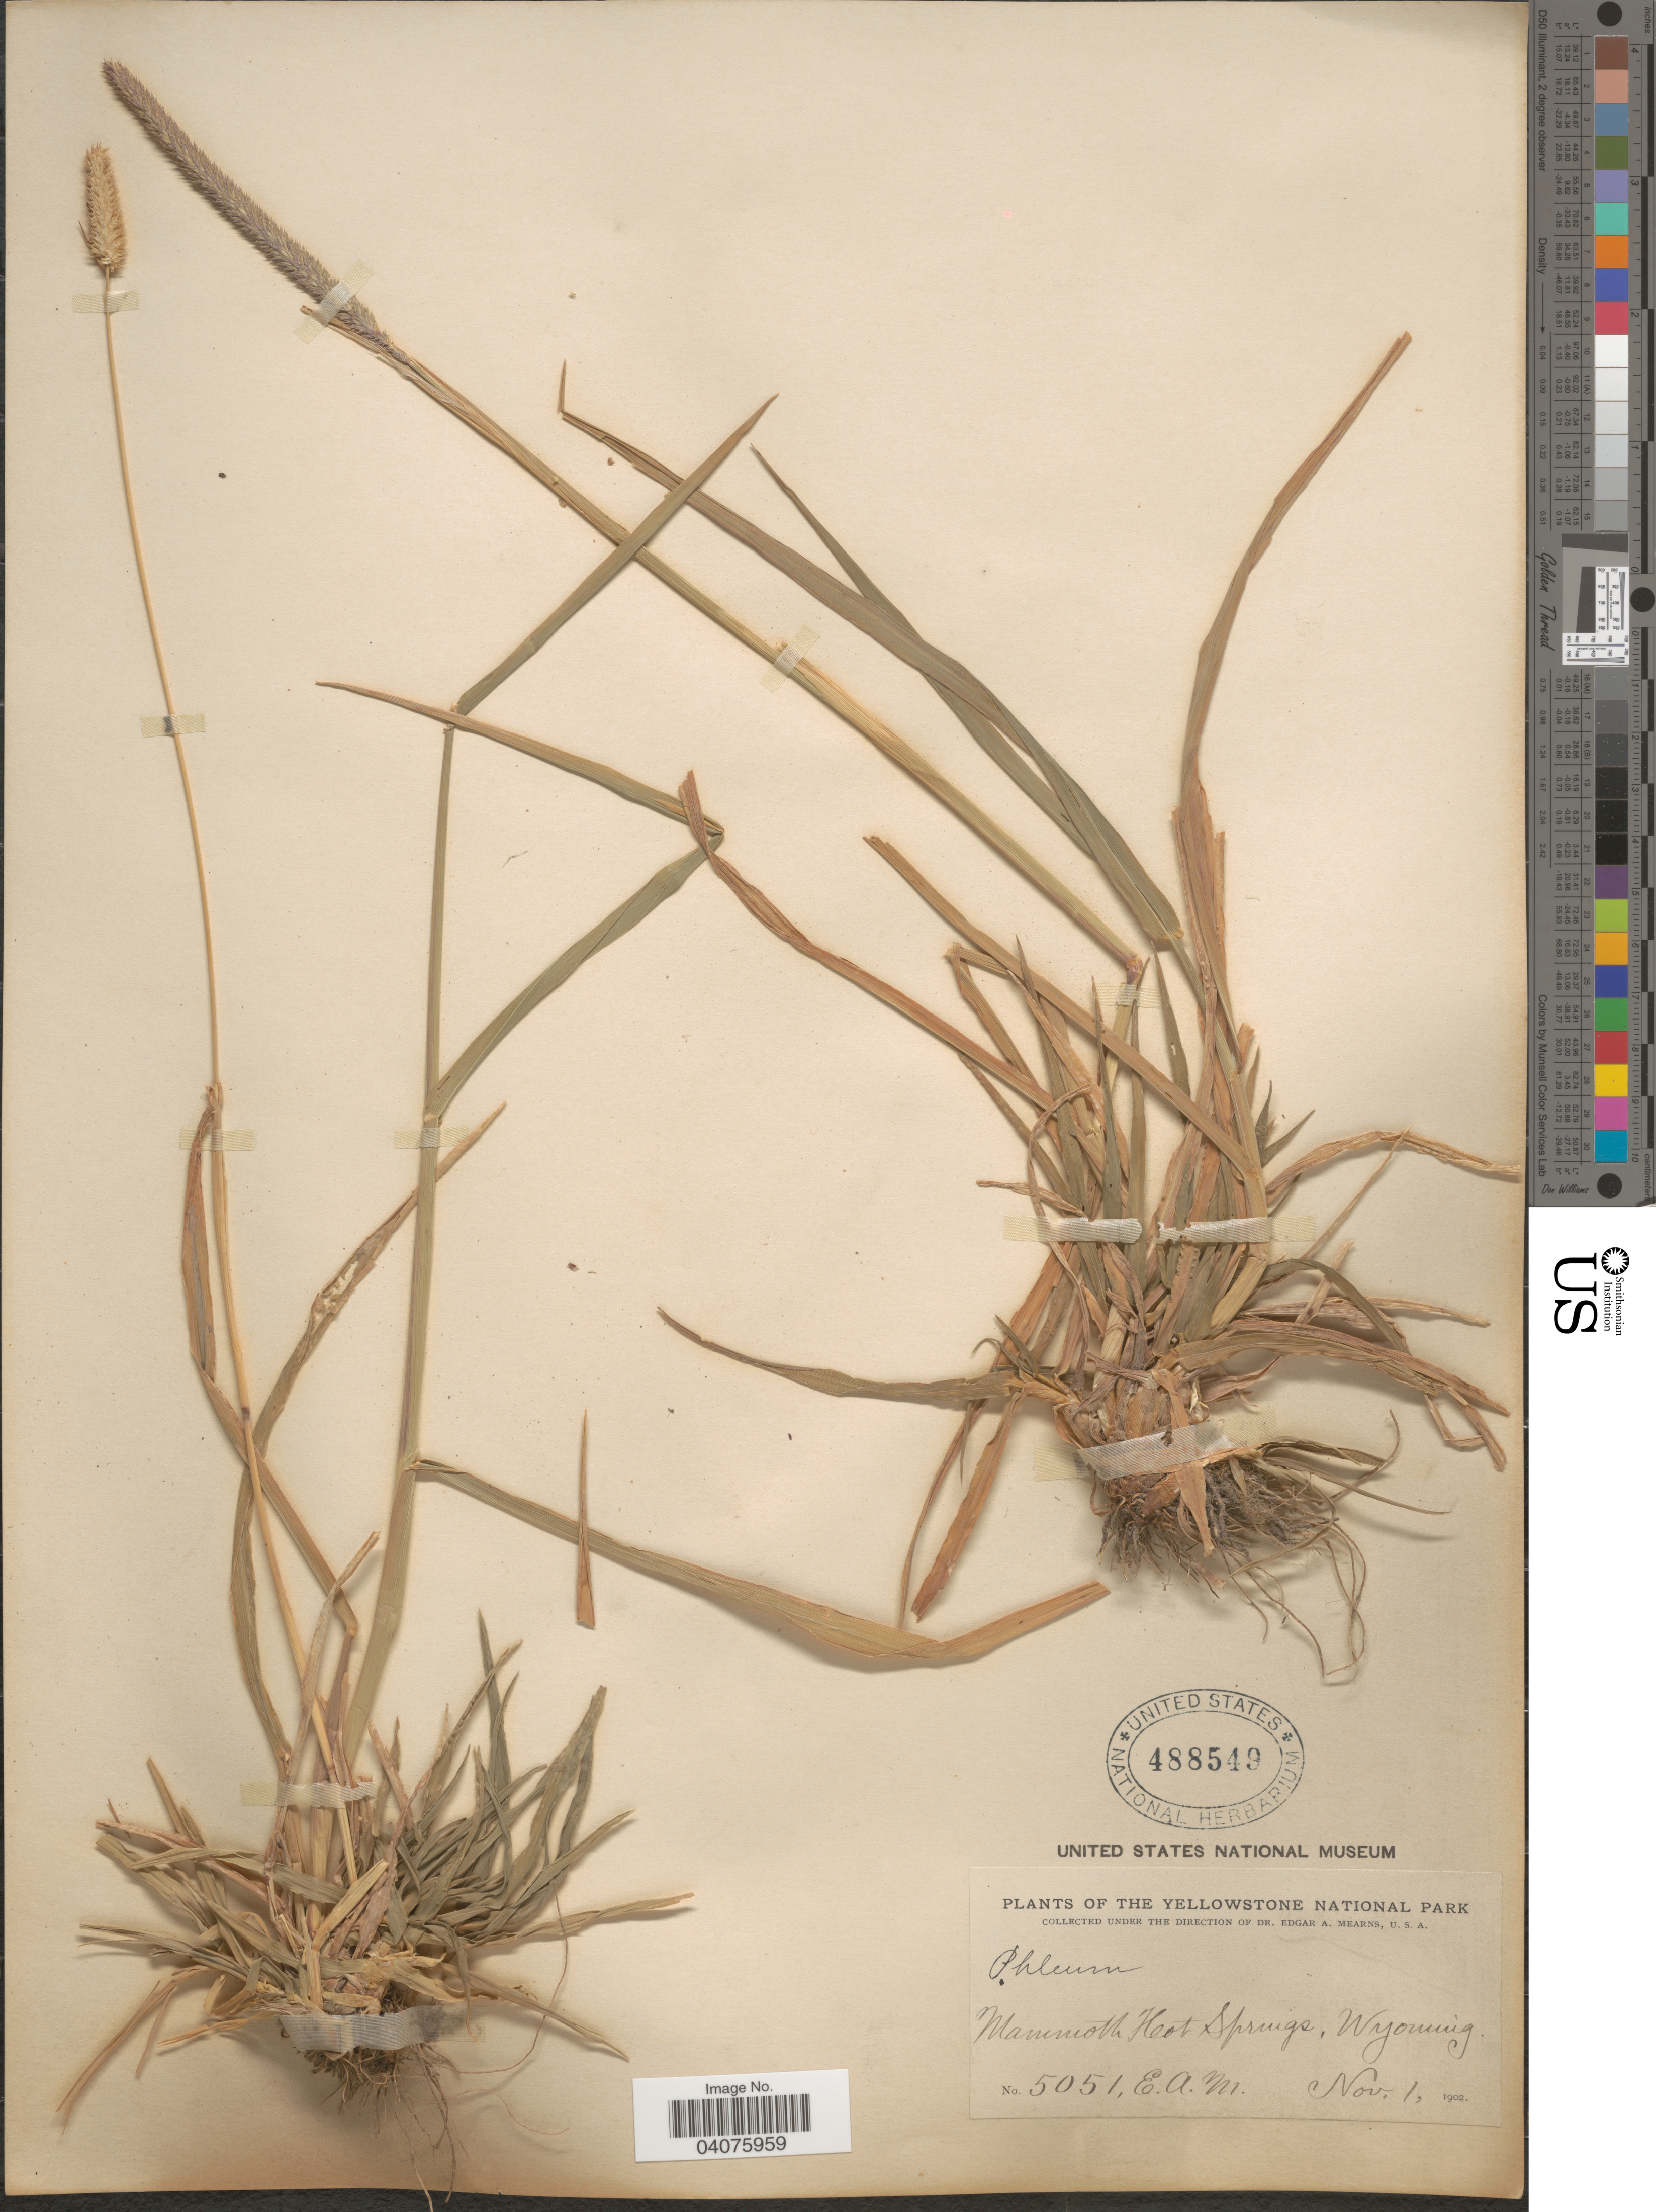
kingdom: Plantae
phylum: Tracheophyta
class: Liliopsida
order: Poales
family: Poaceae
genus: Phleum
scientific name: Phleum pratense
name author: L.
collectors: E. A. Mearns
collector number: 5051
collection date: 1902-11-01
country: United States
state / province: Wyoming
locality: The Yellowstone National Park. Mammoth Hot Springs.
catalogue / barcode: US 488549